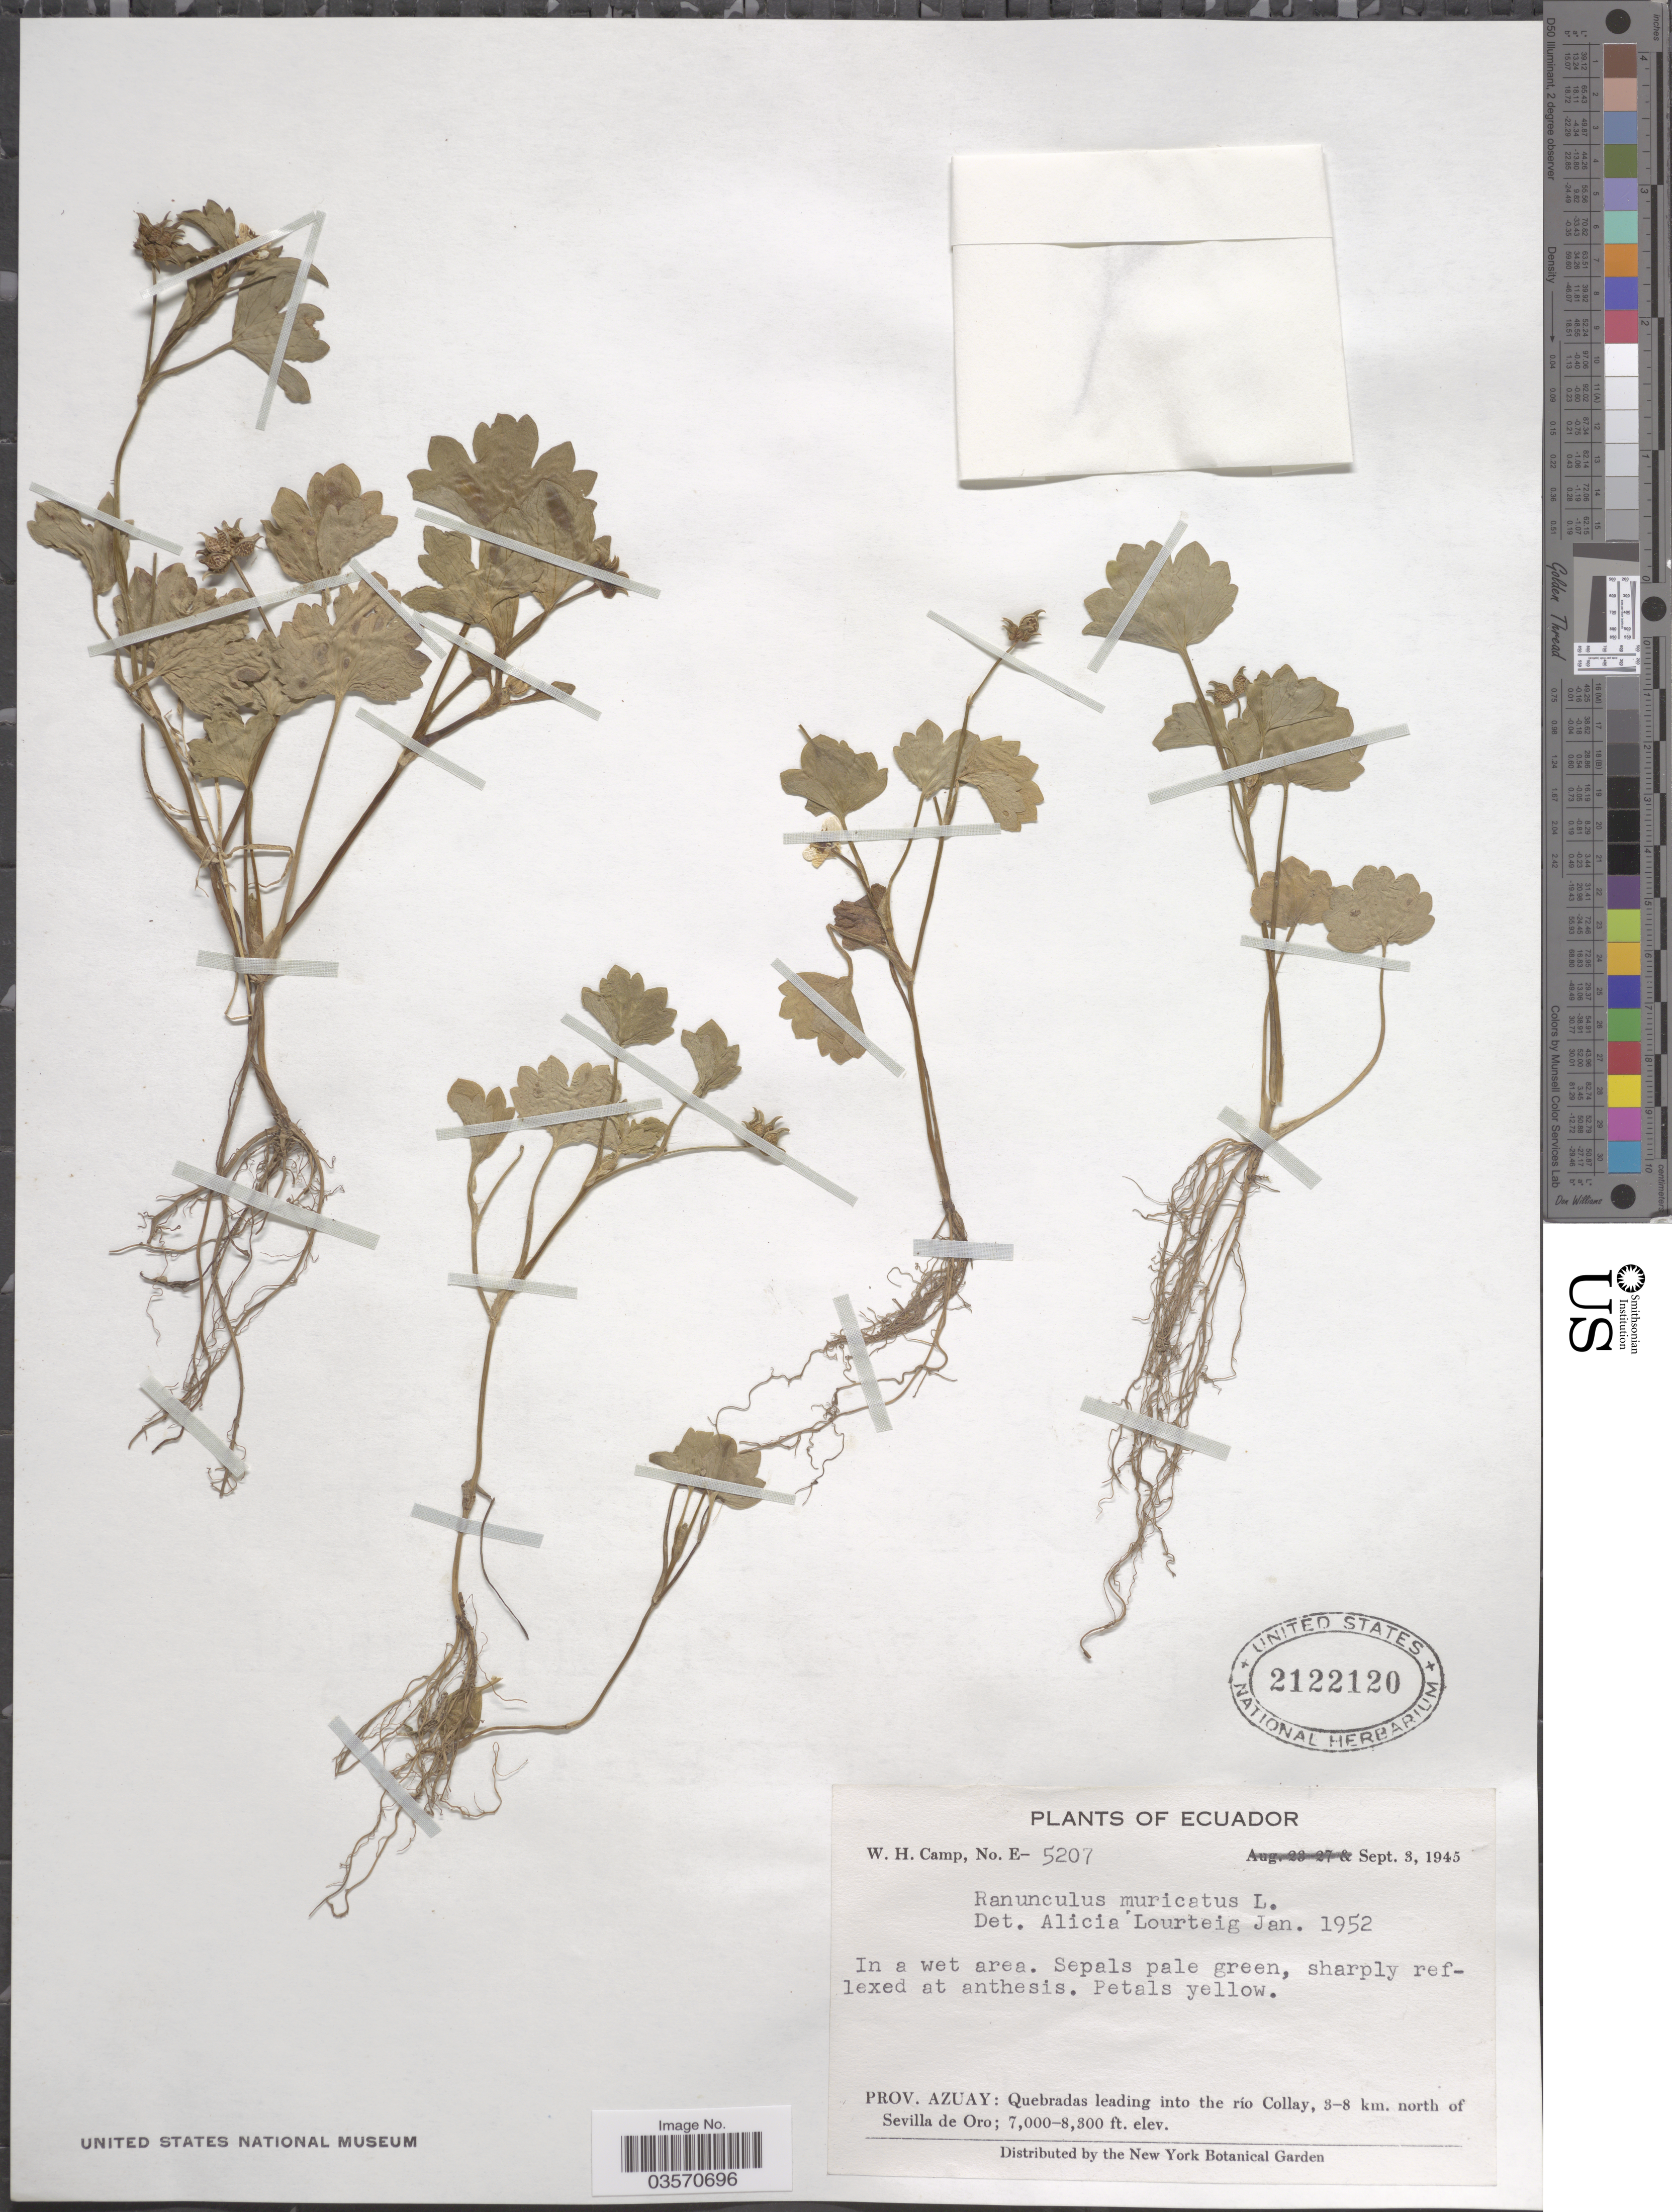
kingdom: Plantae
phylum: Tracheophyta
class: Magnoliopsida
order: Ranunculales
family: Ranunculaceae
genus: Ranunculus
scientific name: Ranunculus muricatus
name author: L.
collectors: W. H. Camp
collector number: E-5207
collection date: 1945-09-03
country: Ecuador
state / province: Azuay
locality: Quebradas leading into the río Collay, 3-8 km. north of Sevilla de Oro.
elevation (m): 2134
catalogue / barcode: US 2122120